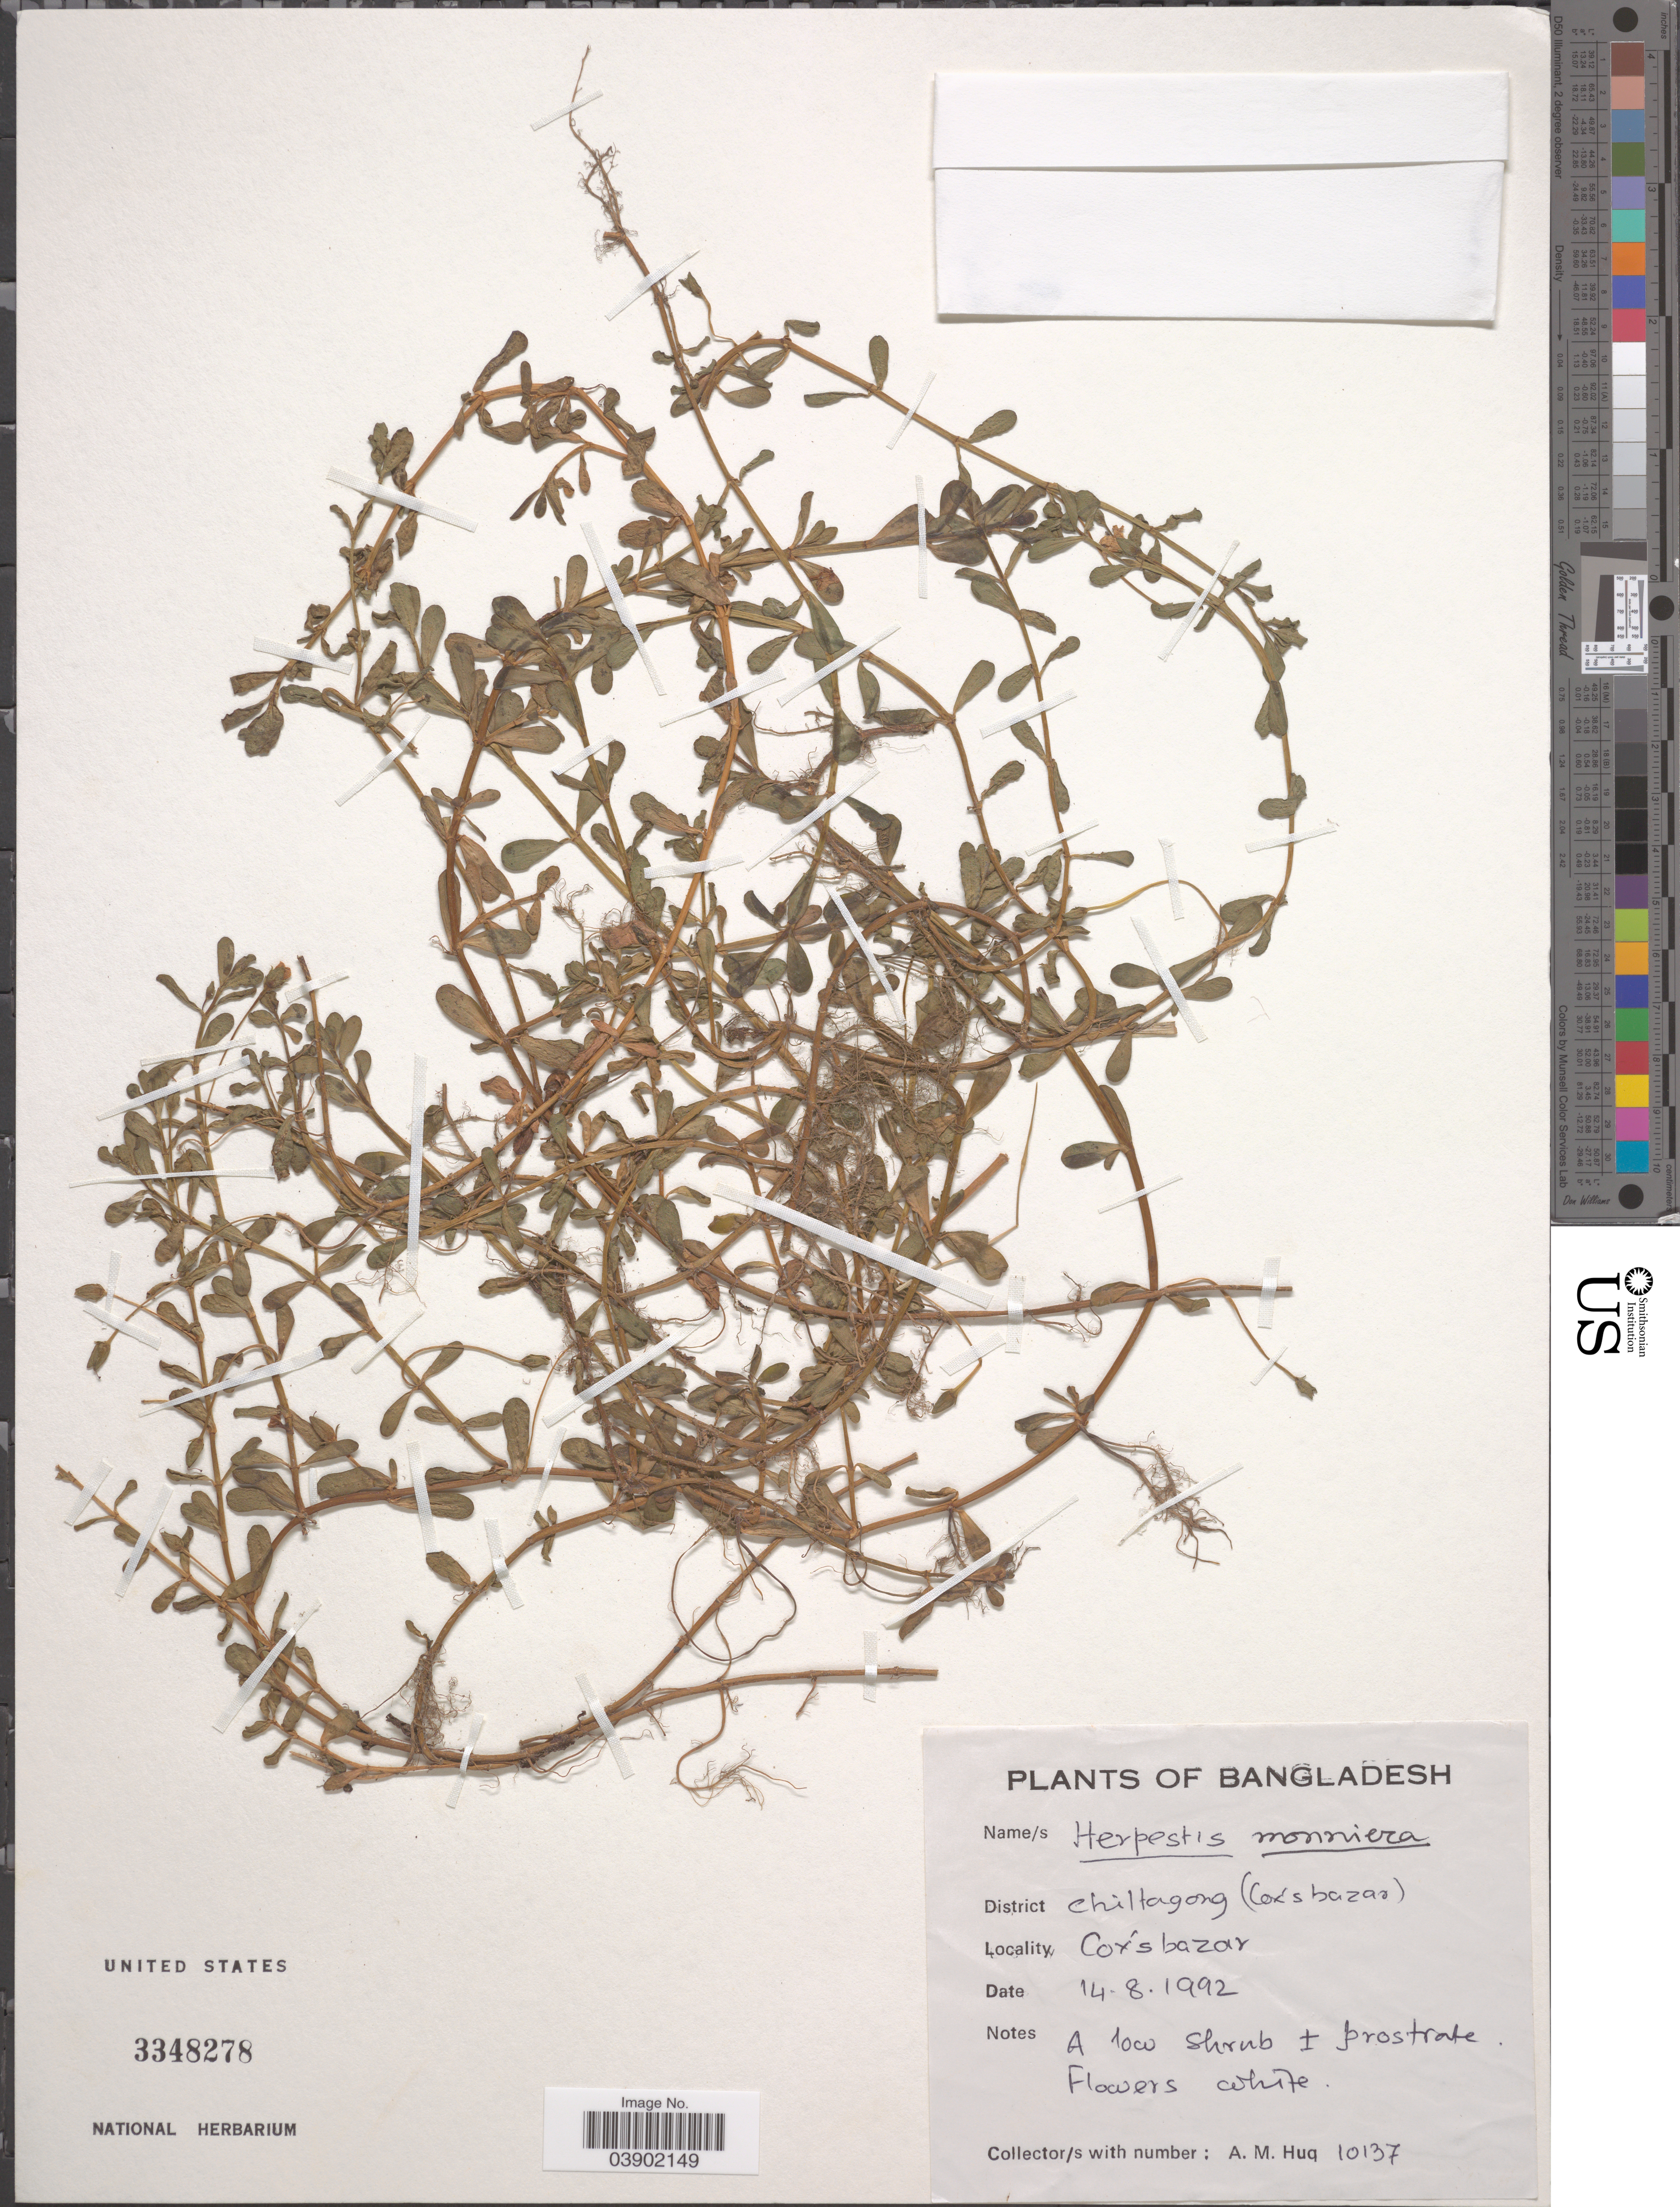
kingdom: Plantae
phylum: Tracheophyta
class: Magnoliopsida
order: Lamiales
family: Plantaginaceae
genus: Bacopa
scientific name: Bacopa monnieri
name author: (L.) Wettst.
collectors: A. M. Huq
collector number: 10137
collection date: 1992-08-14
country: Bangladesh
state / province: Chittagong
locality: District Chittagong (Cox's bazar).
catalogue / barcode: US 3348278